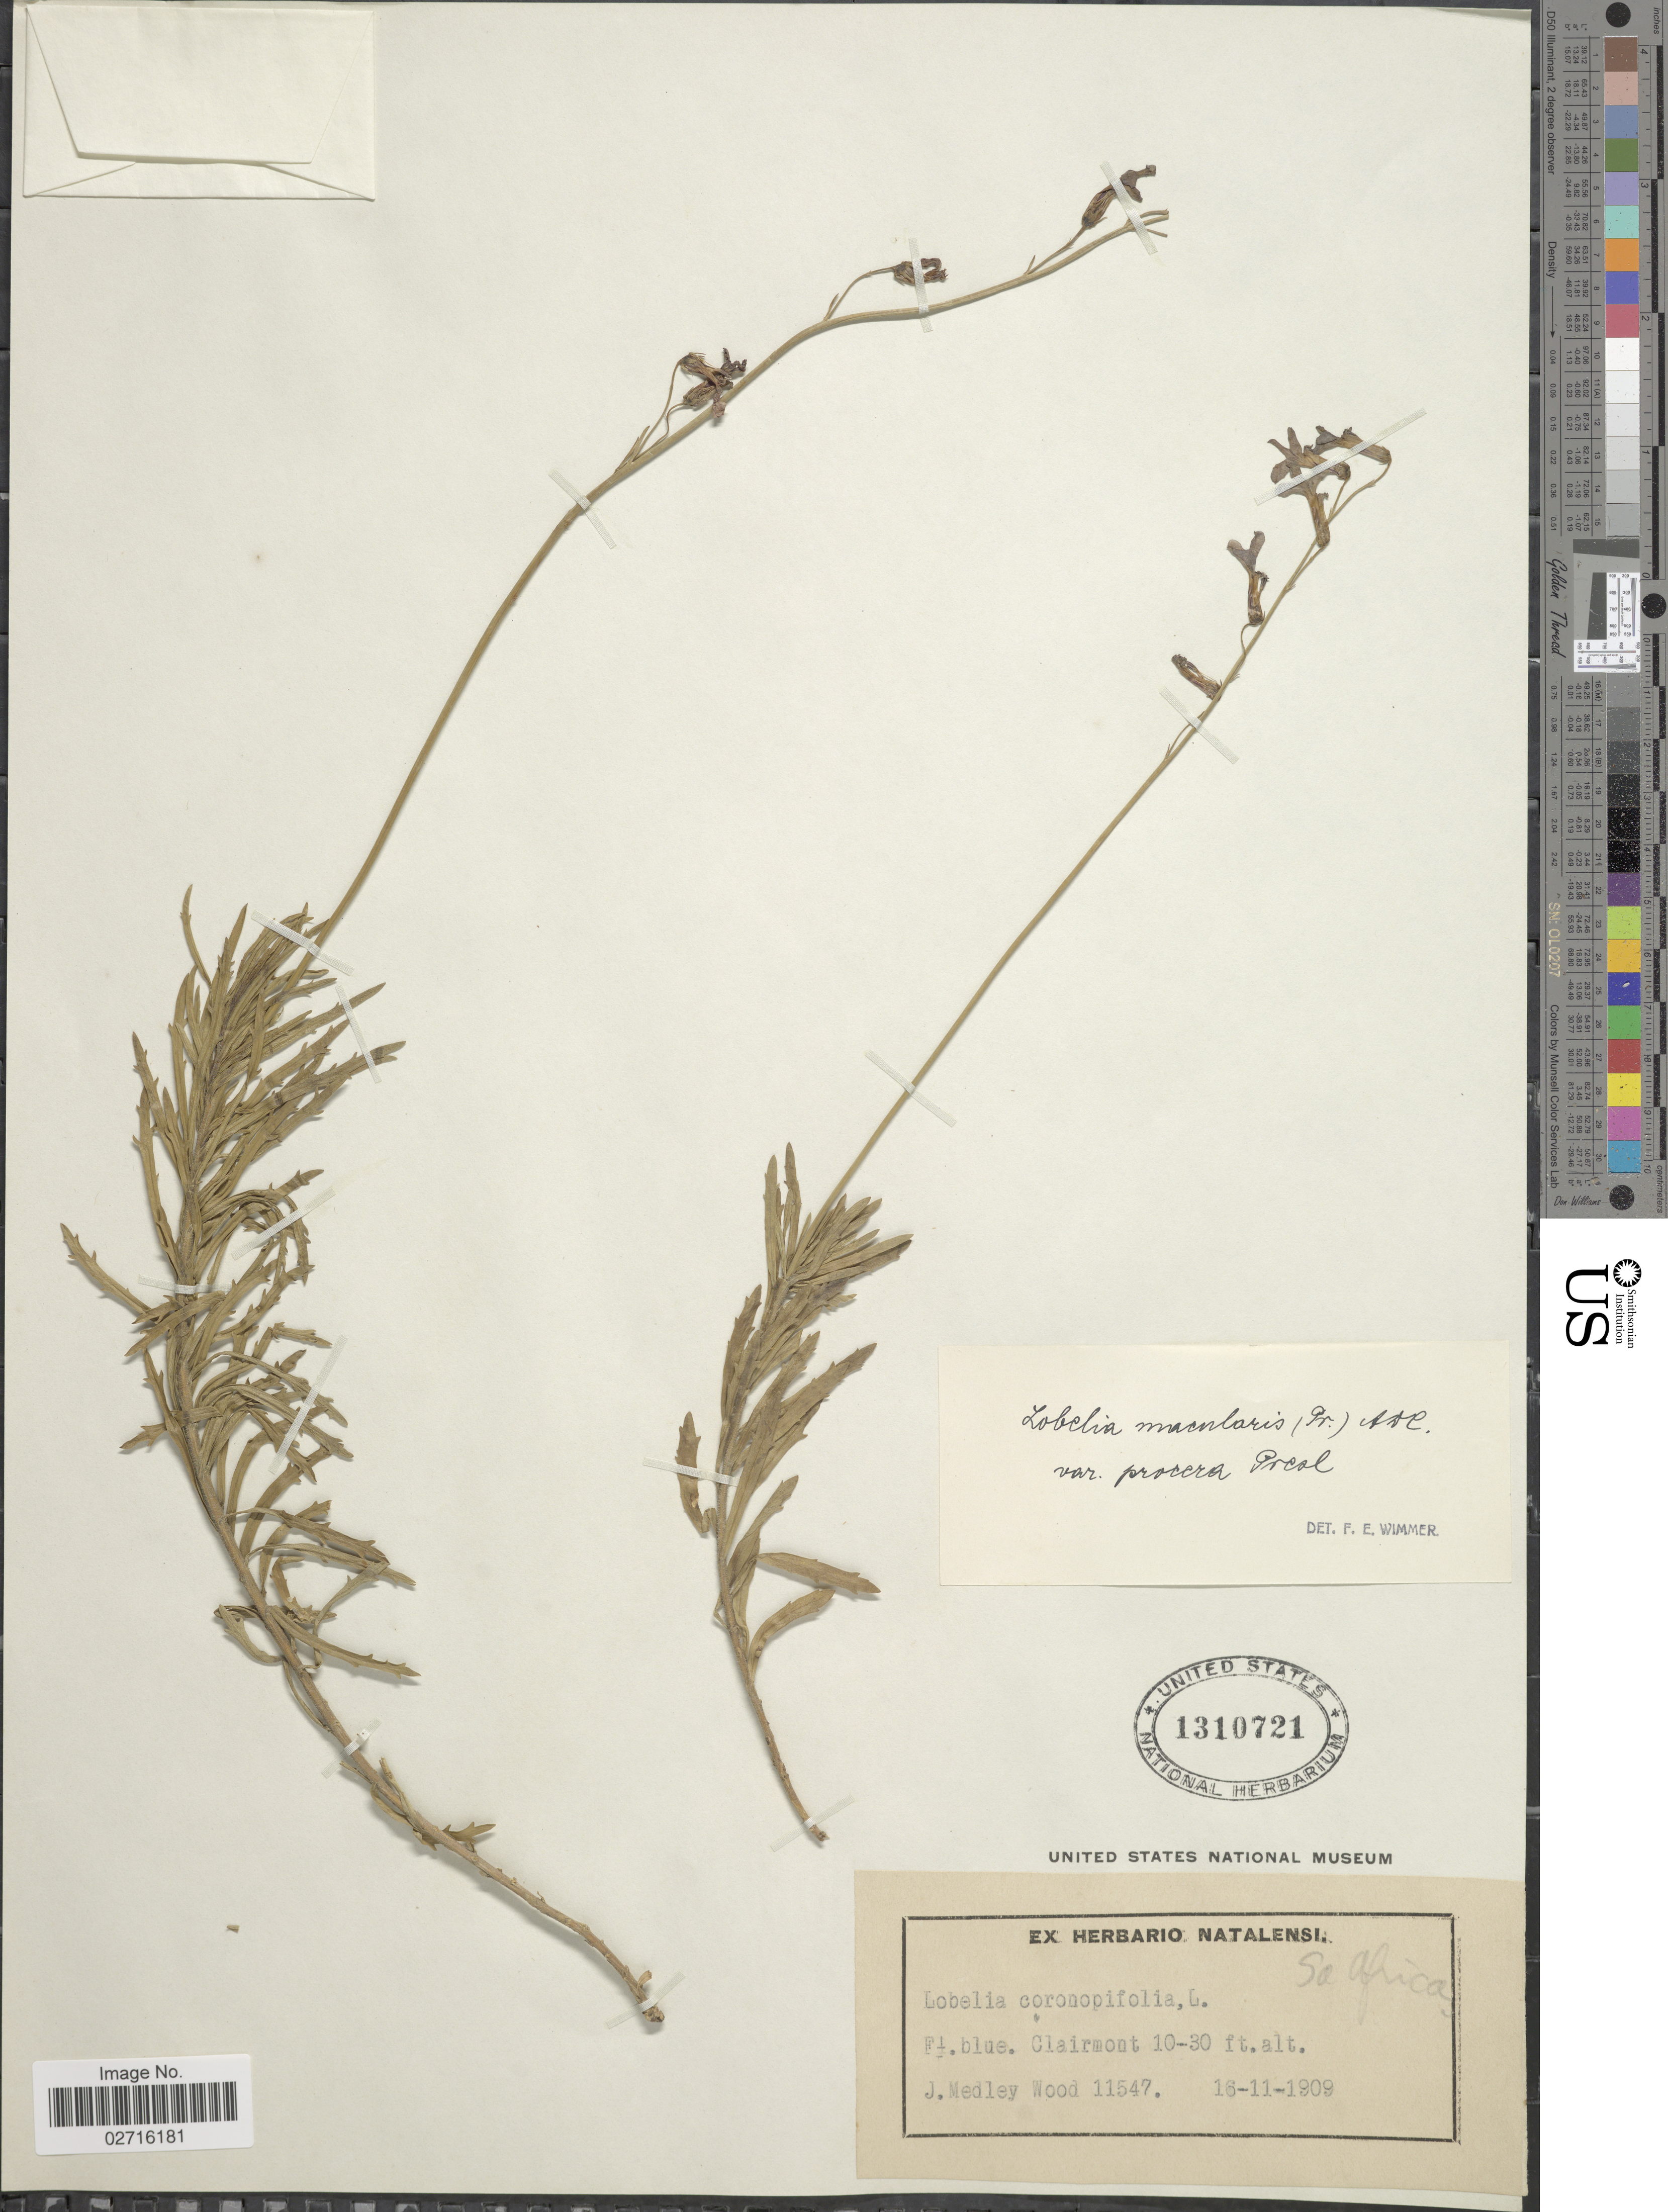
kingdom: Plantae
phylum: Tracheophyta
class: Magnoliopsida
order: Asterales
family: Campanulaceae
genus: Lobelia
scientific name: Lobelia macularis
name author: (C. Presl) A. DC.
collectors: J. Medley Wood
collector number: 11547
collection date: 1909-11-16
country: South Africa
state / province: Western Cape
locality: Clairmont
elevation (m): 3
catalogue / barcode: US 1310721